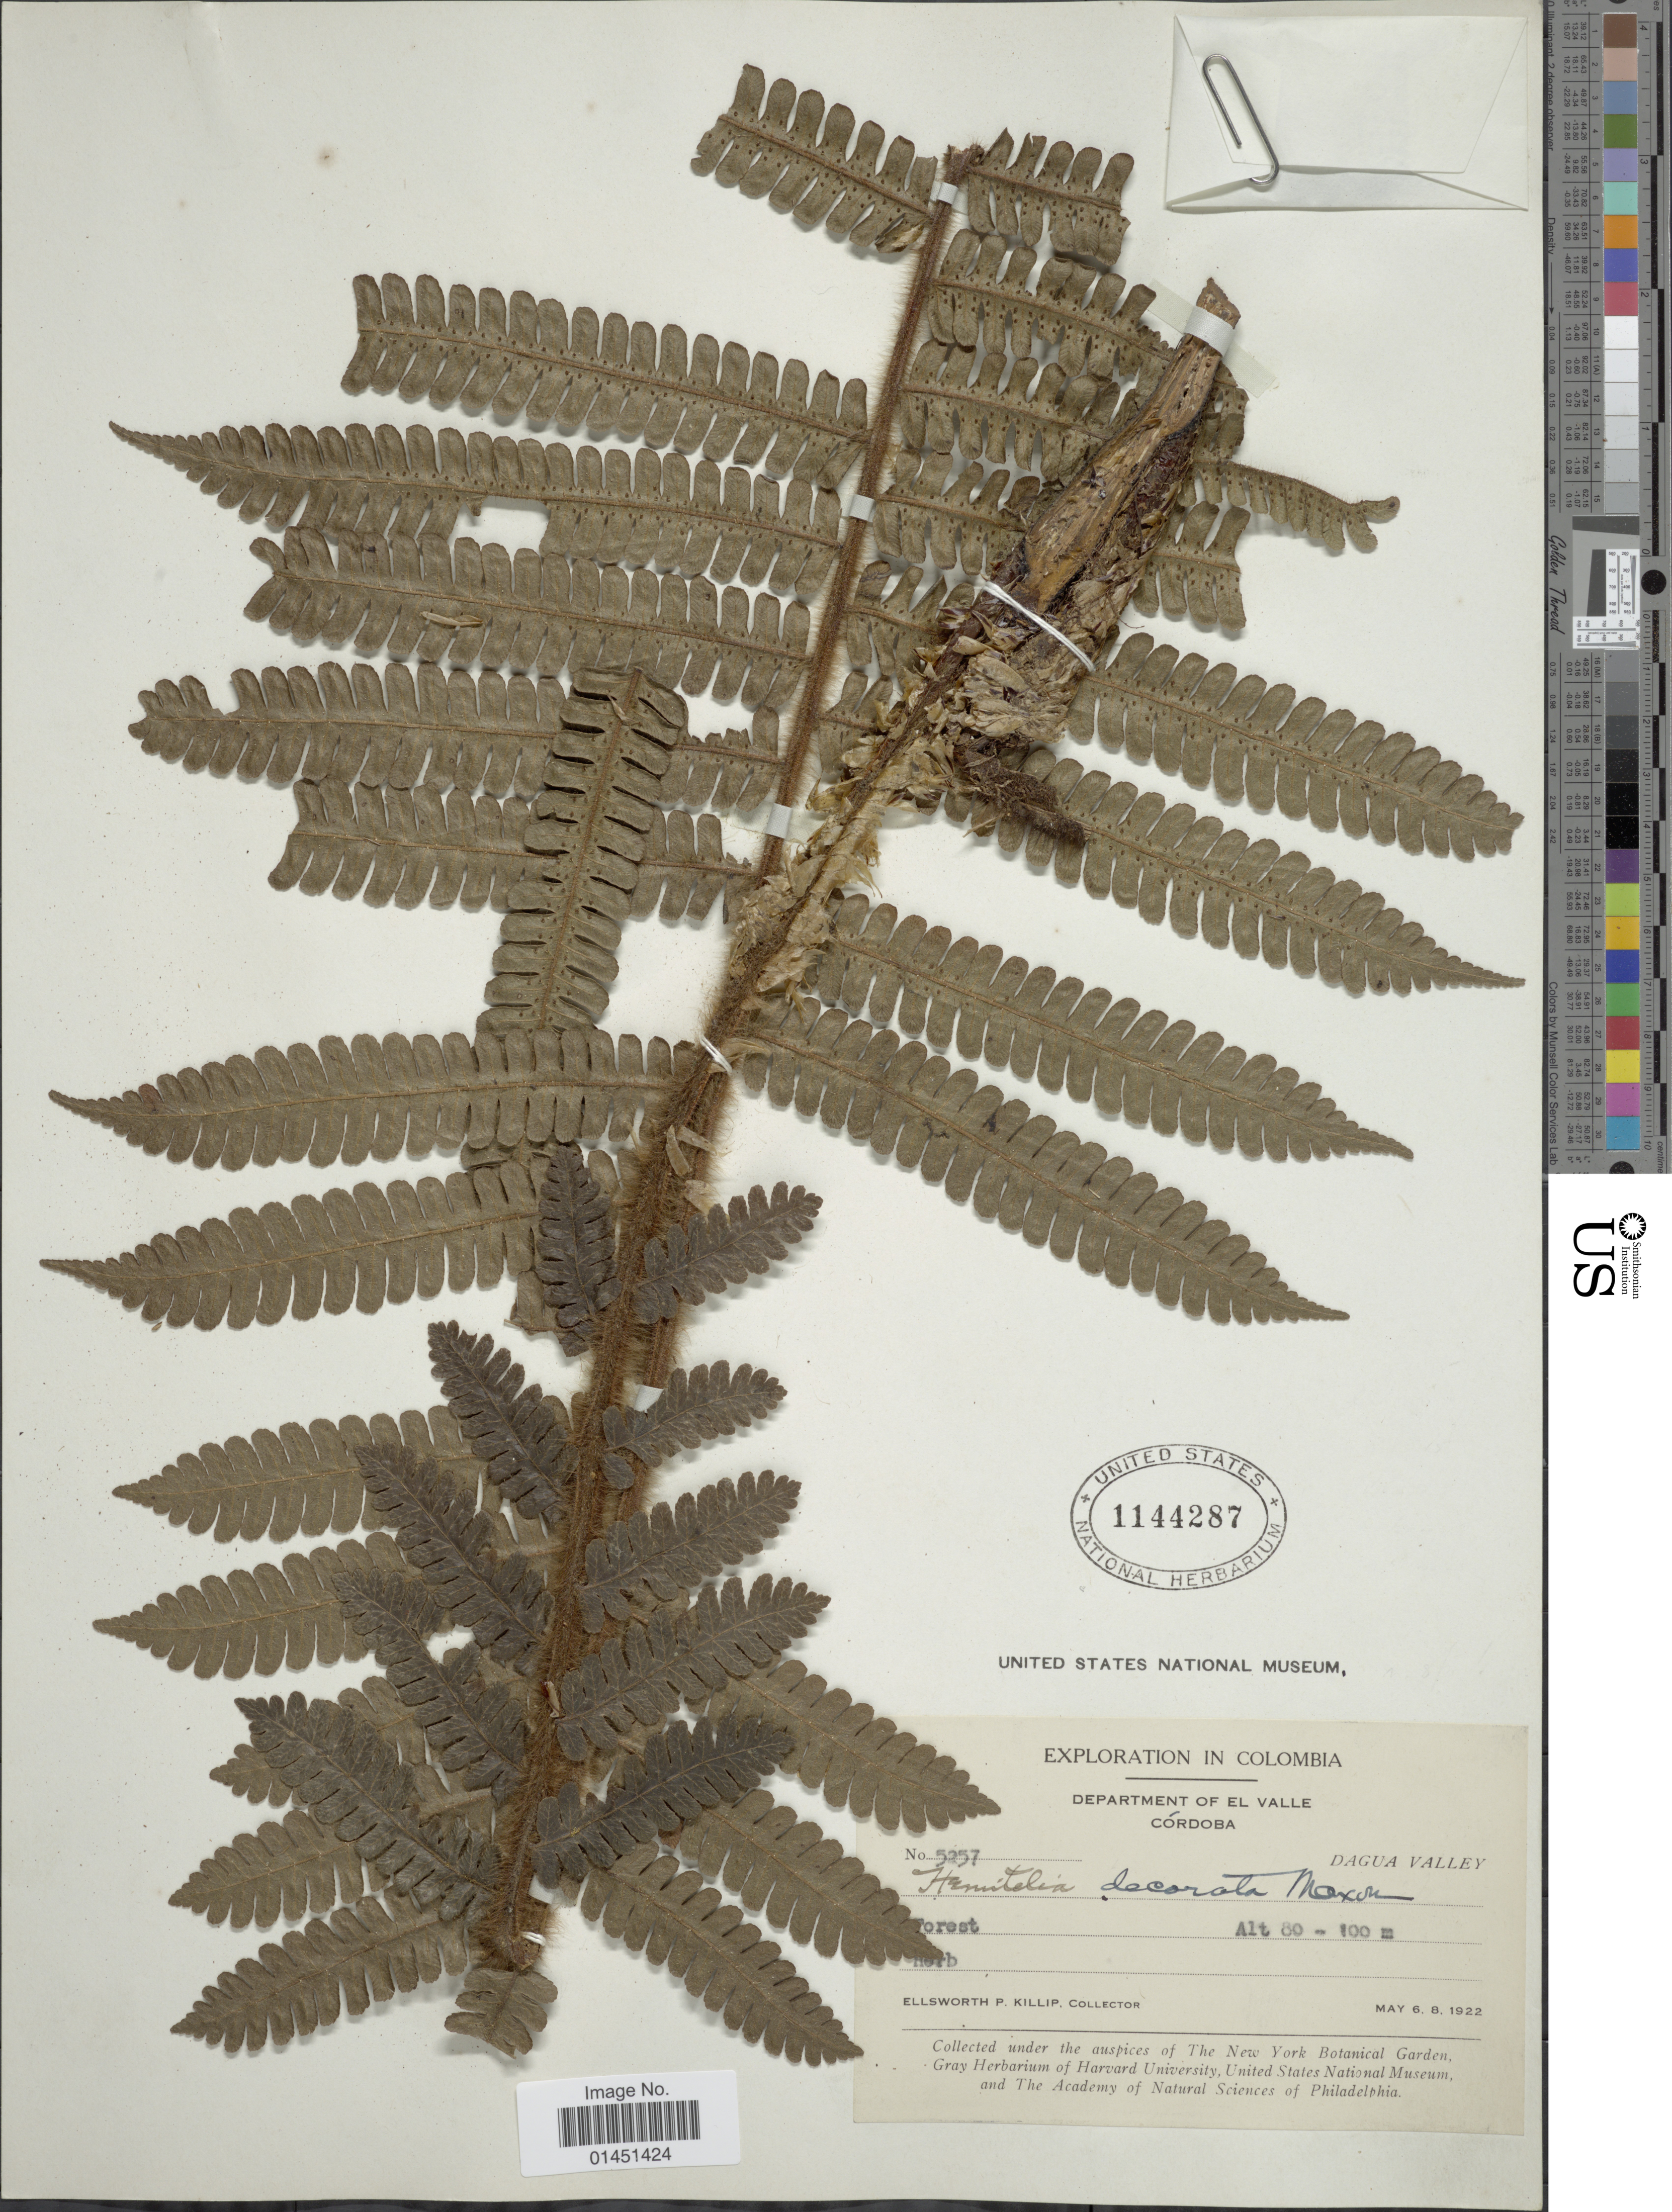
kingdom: Plantae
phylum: Tracheophyta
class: Polypodiopsida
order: Cyatheales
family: Cyatheaceae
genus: Cyathea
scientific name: Cyathea decorata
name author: (Maxon) R.M. Tryon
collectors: E. P. Killip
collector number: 5257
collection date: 1922-05-06/1922-05-08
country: Colombia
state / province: Valle del Cauca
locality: Department of El Valle, Cordoba, Dagua Valley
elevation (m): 80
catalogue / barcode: US 1144287